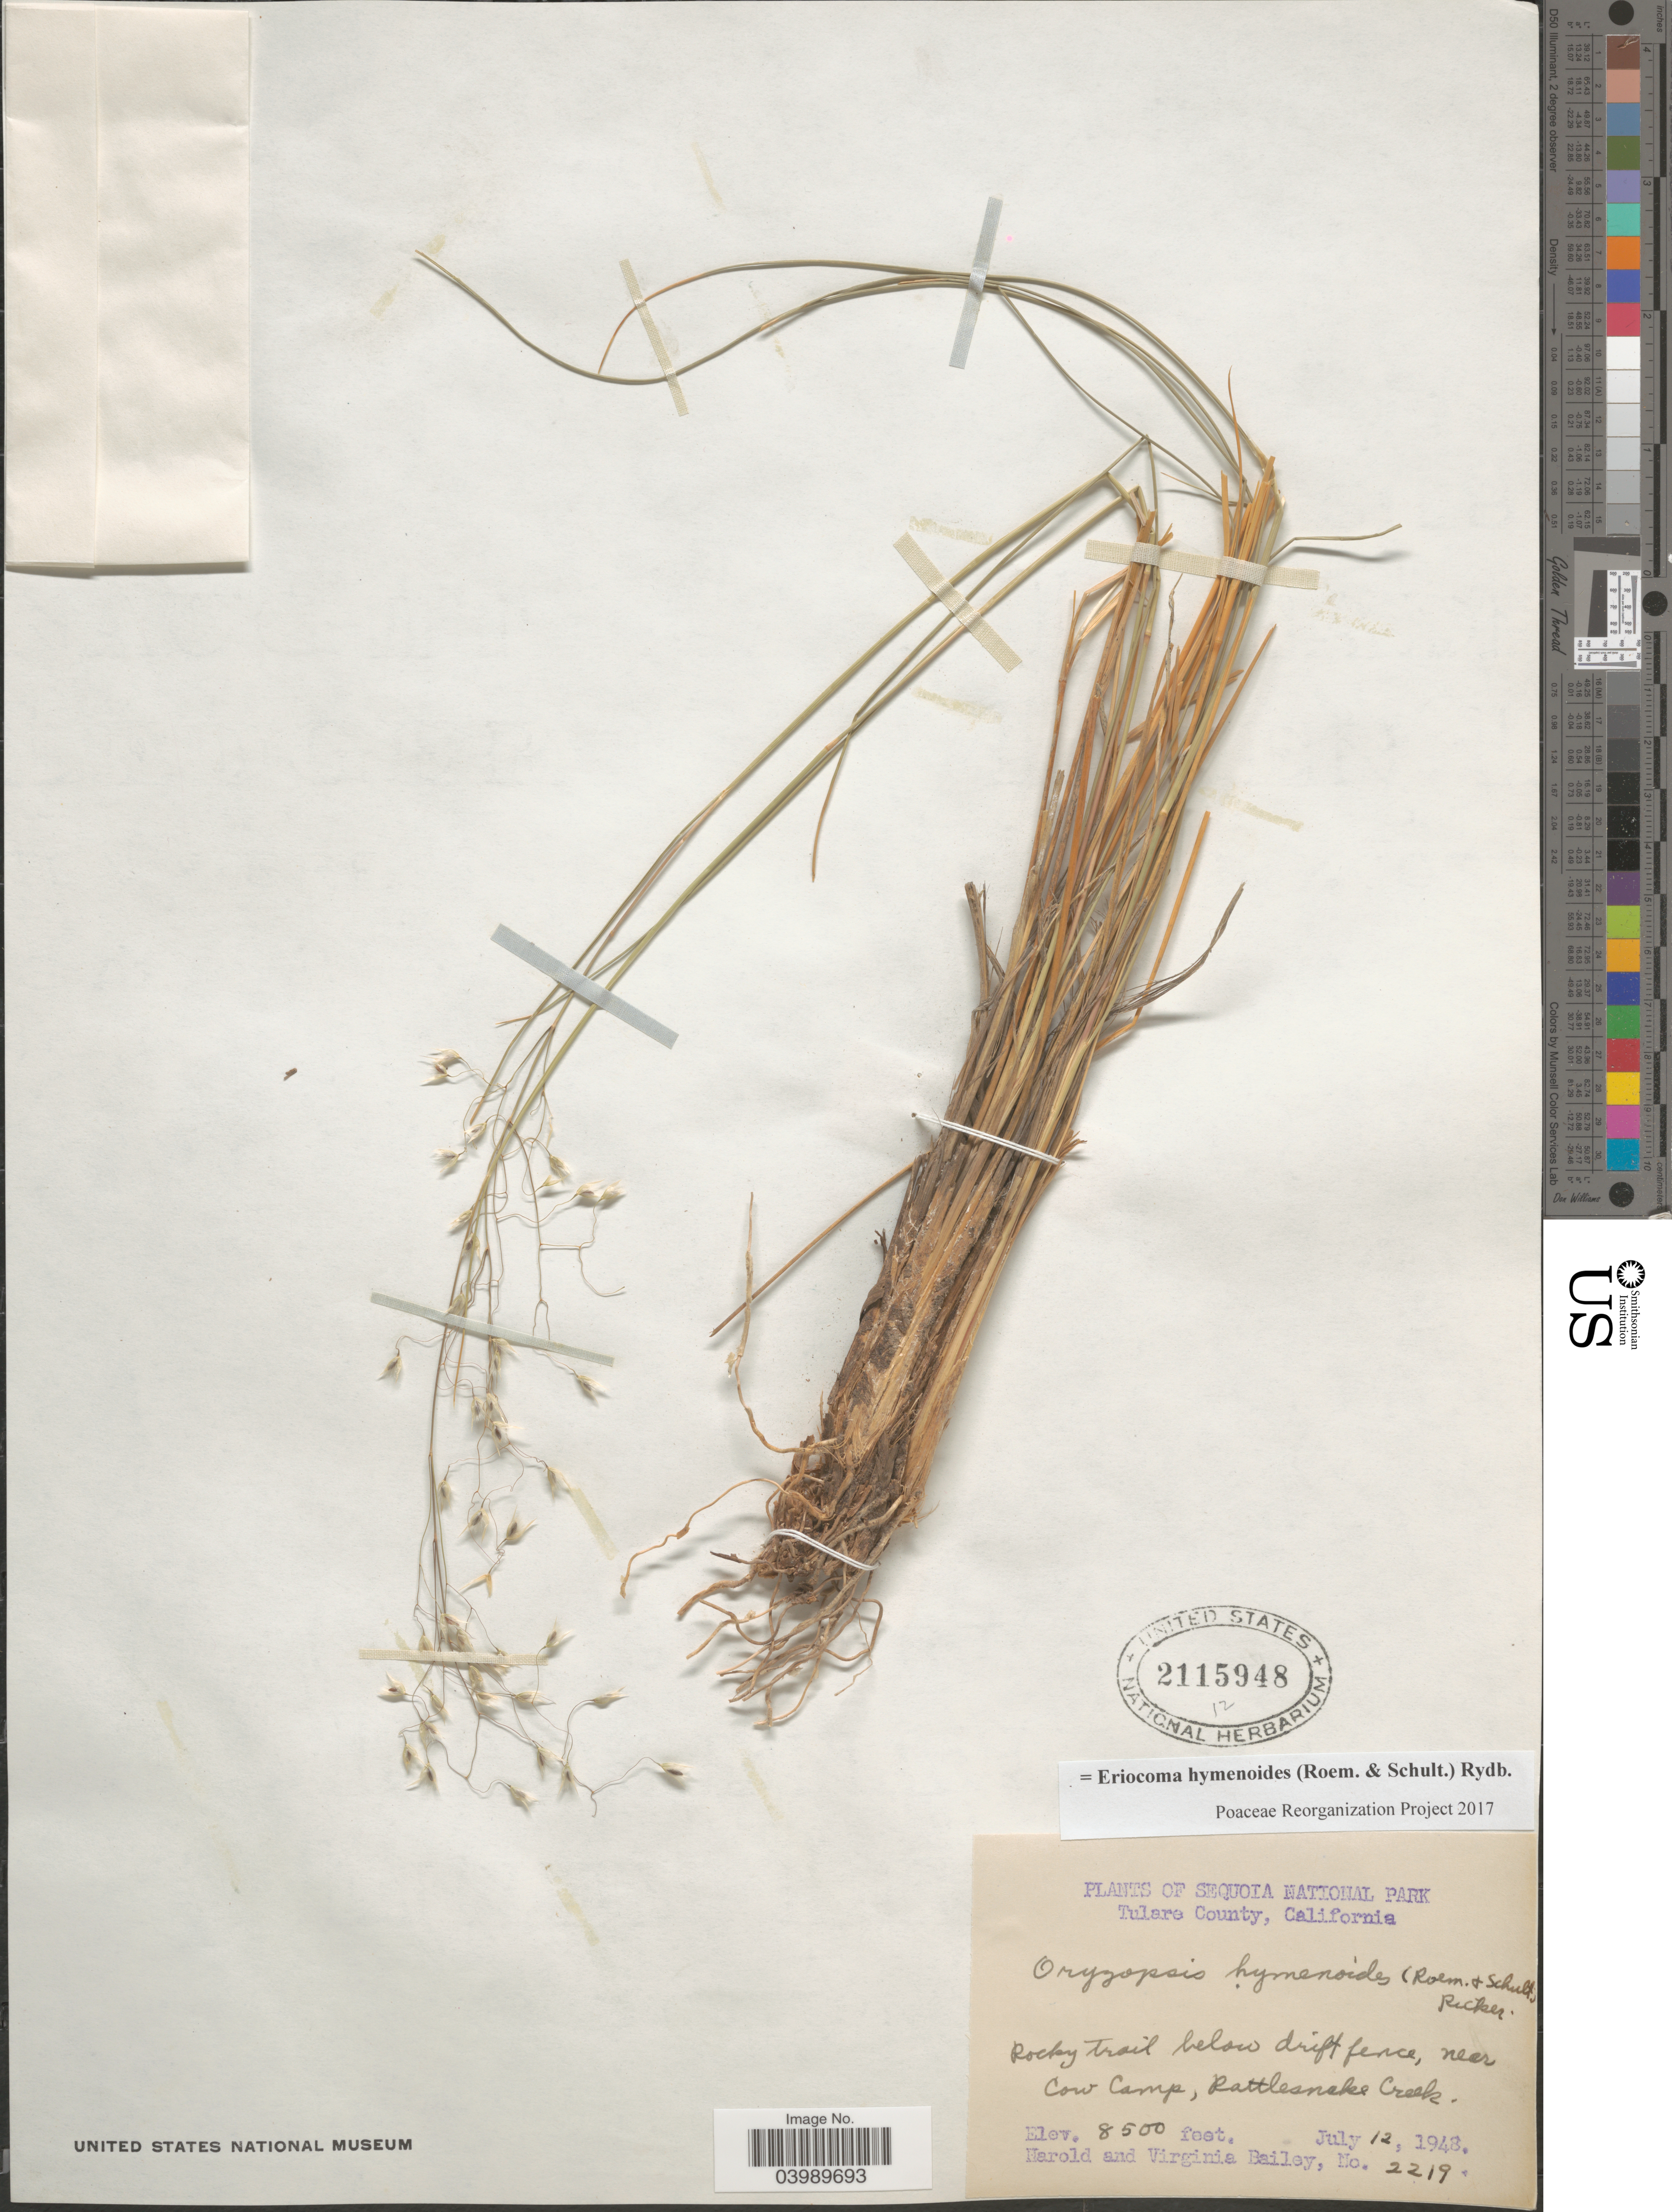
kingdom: Plantae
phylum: Tracheophyta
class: Liliopsida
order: Poales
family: Poaceae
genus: Eriocoma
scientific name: Eriocoma hymenoides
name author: (Roem. & Schult.) Rydb.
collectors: H. Bailey & V. L. Bailey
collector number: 2219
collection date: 1948-07-12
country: United States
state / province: California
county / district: Tulare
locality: Sequoia National Park. Tulare County. Rocky trail below drift fence, near Cow Camp, Rattlesnake Creek.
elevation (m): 2591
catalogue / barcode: US 2115948